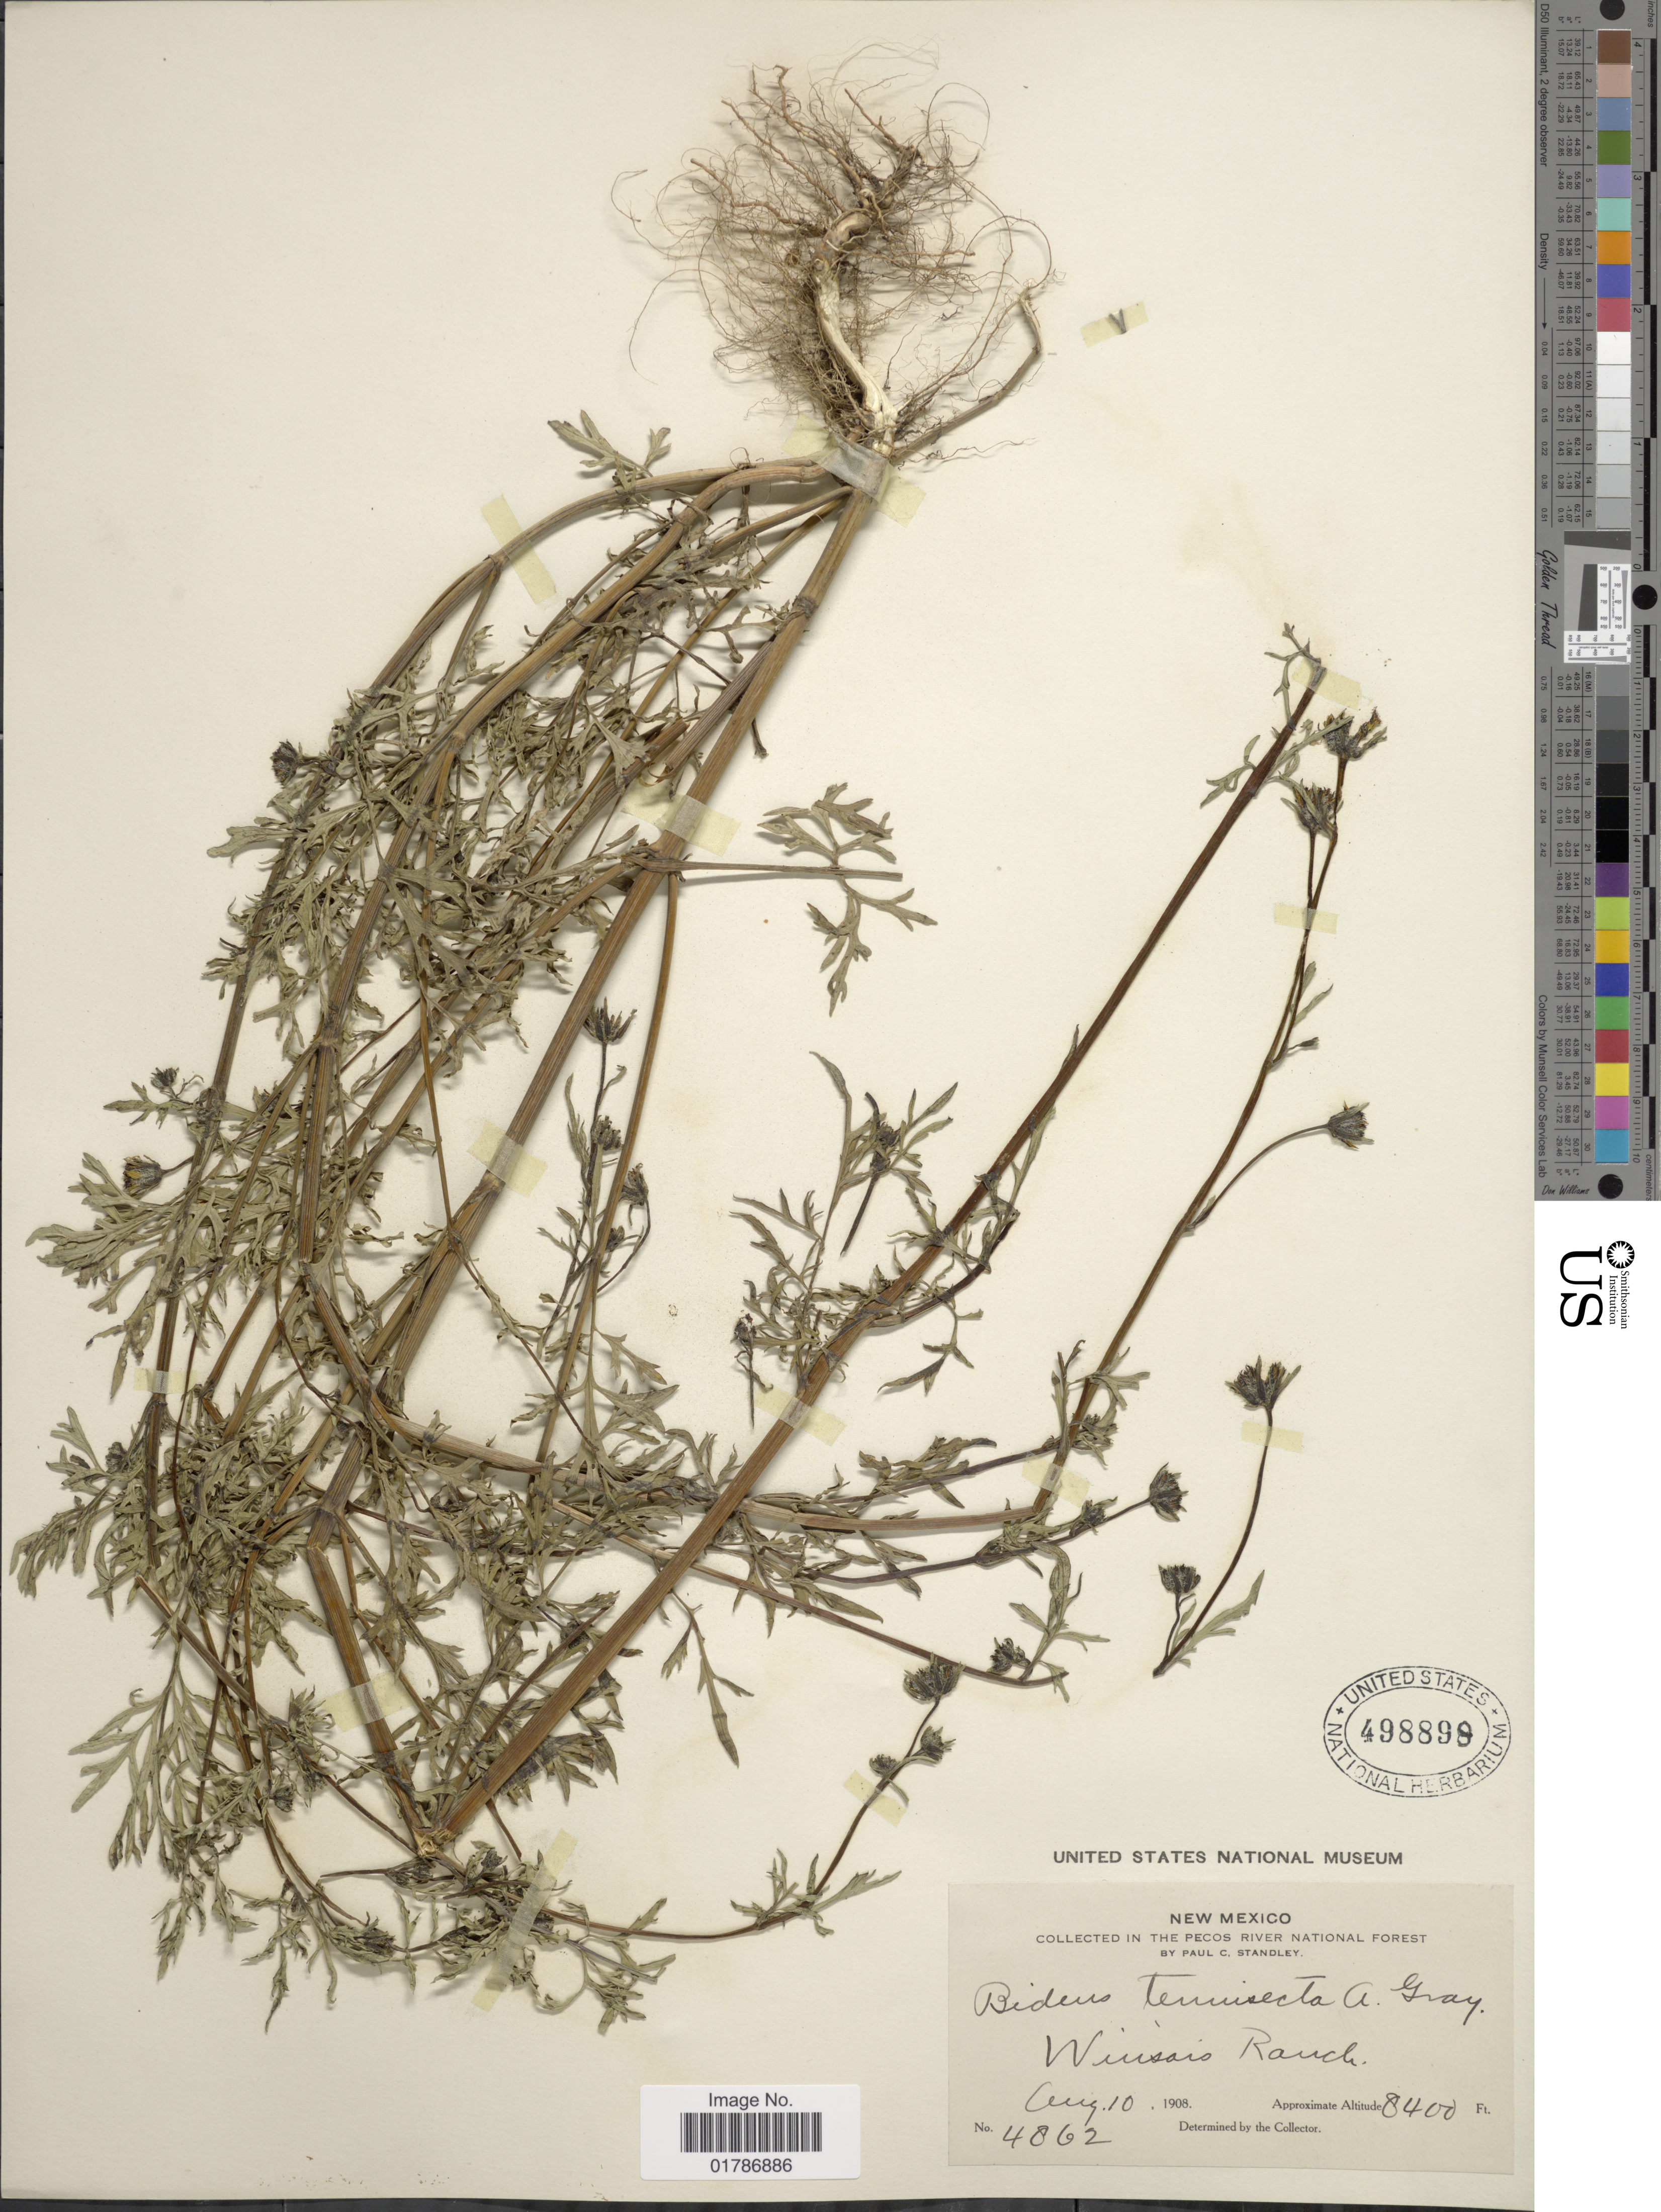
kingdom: Plantae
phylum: Tracheophyta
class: Magnoliopsida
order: Asterales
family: Asteraceae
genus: Bidens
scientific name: Bidens tenuisecta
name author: A. Gray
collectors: P. C. Standley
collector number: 4862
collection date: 1908-08-10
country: United States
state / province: New Mexico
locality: In The Pecos River National Forest, Winsaris Ranch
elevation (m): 2560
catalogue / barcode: US 498898